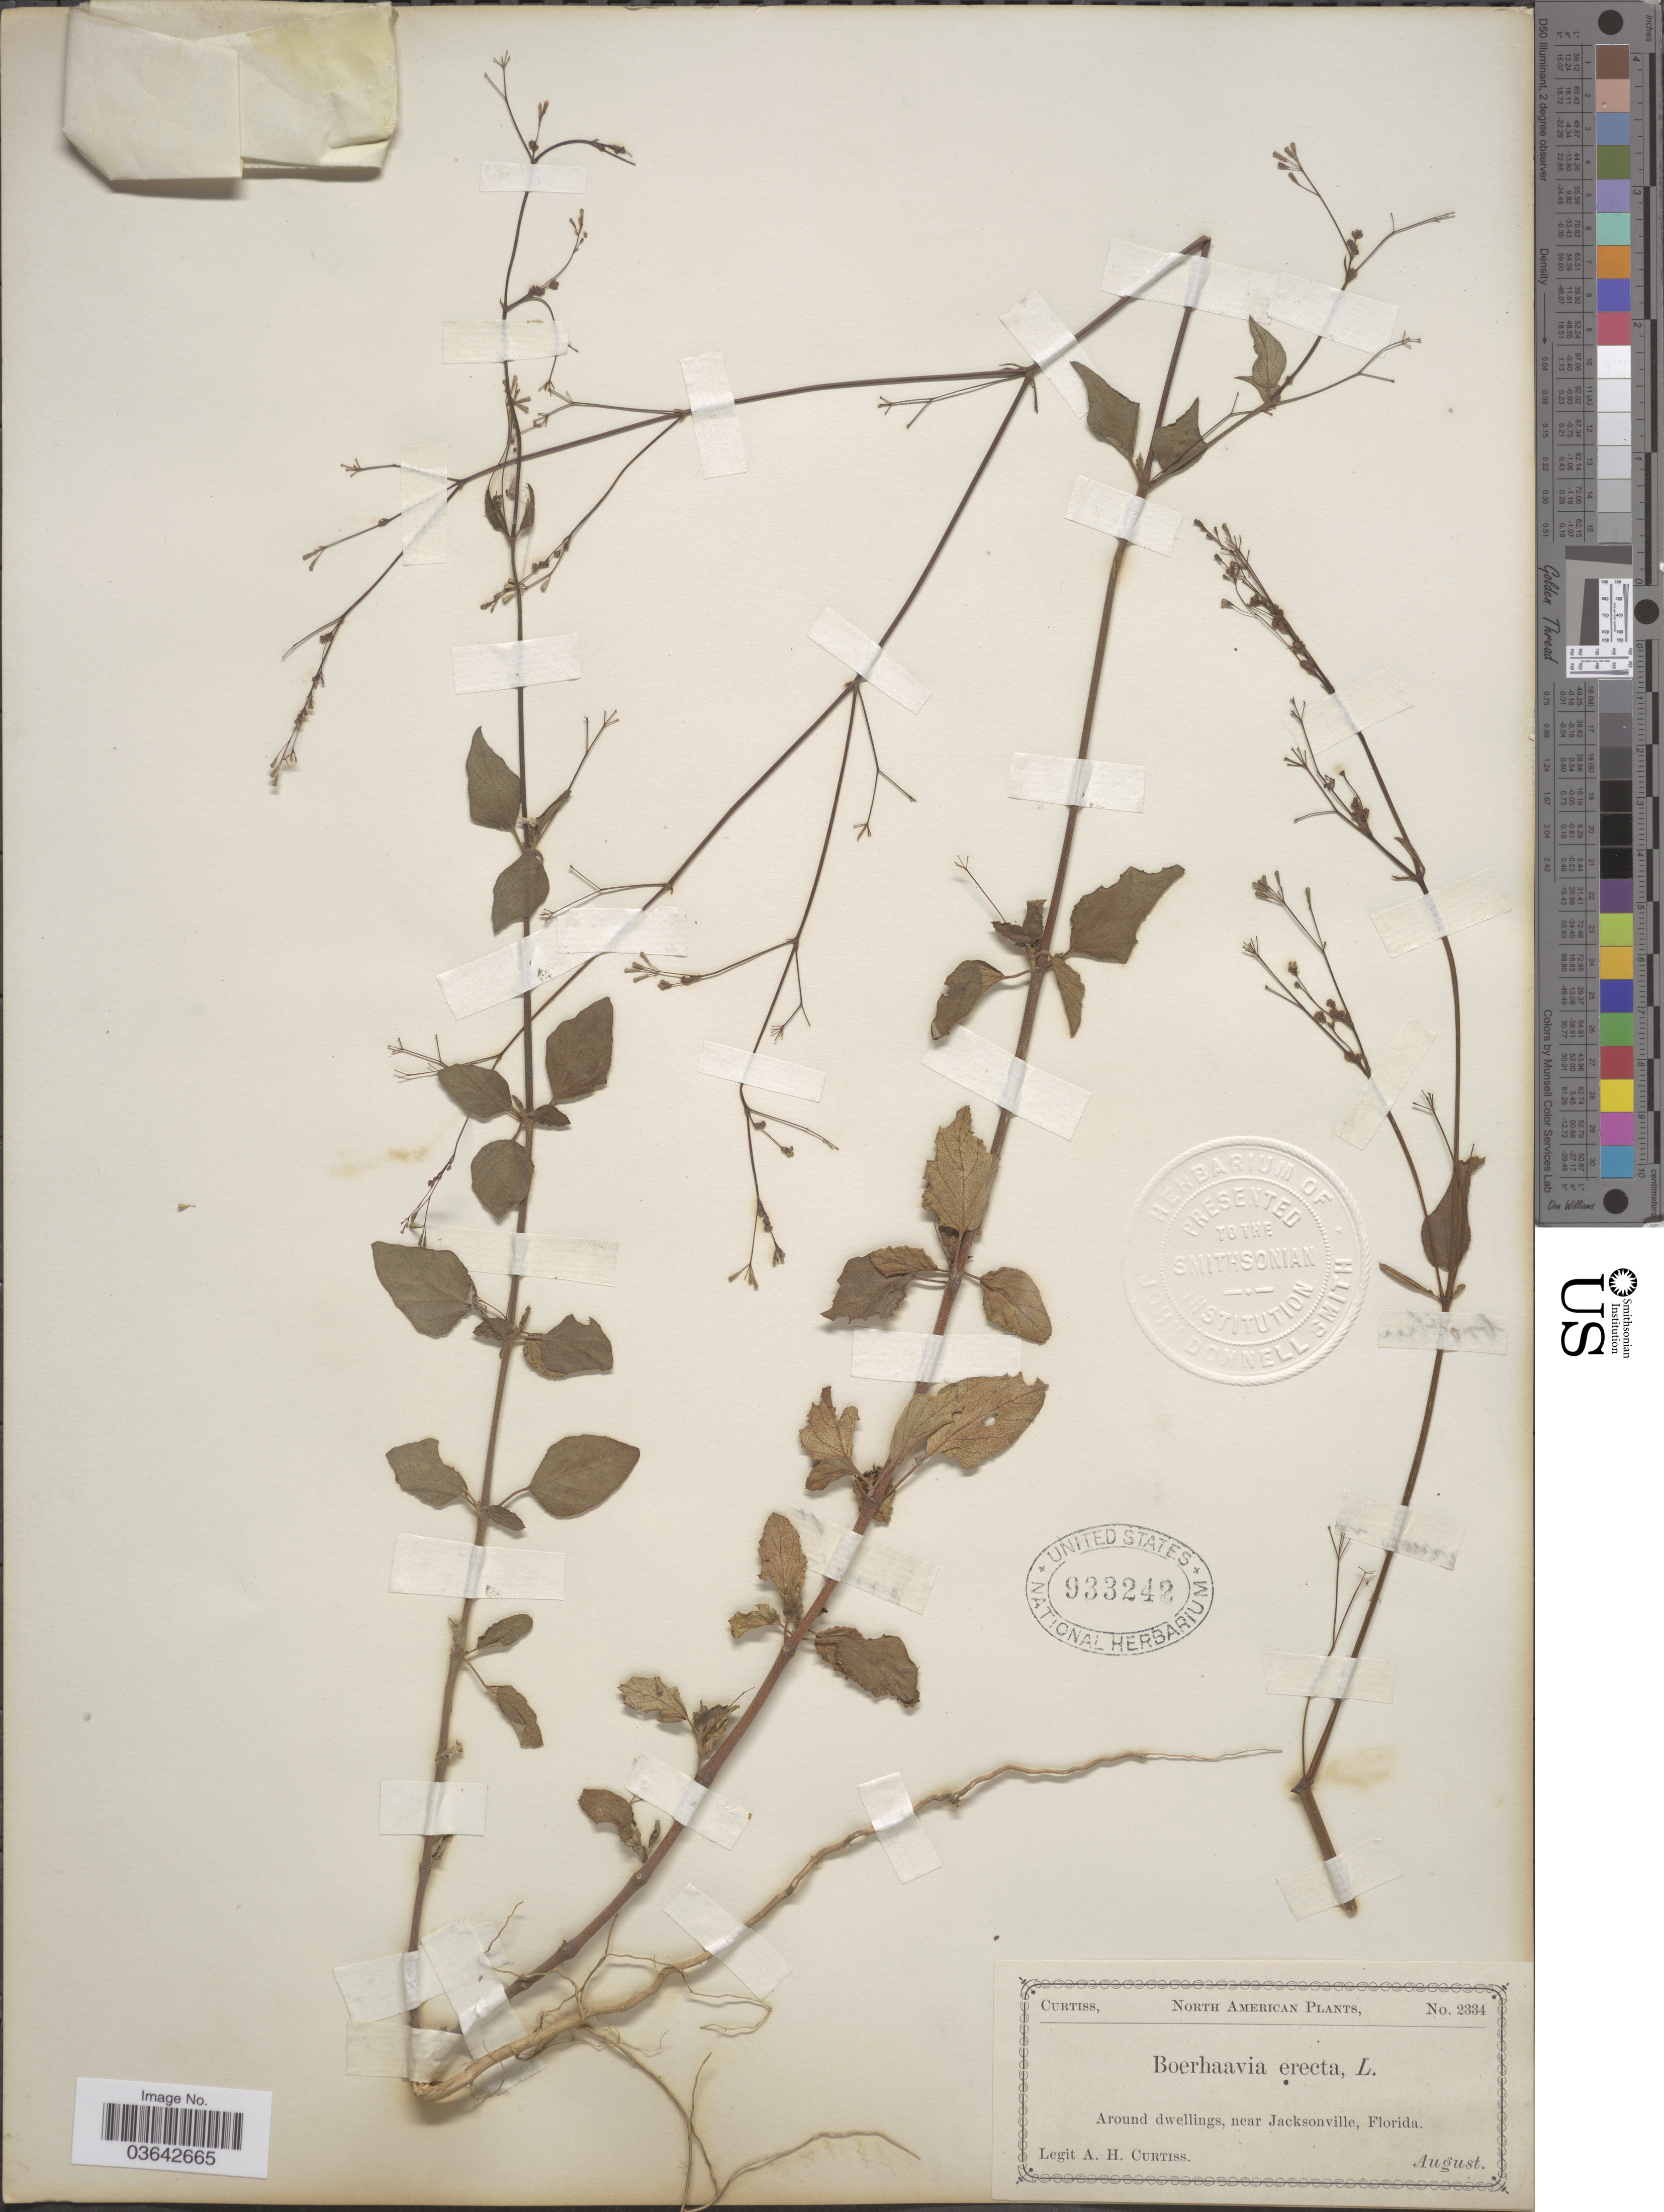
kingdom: Plantae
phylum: Tracheophyta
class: Magnoliopsida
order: Caryophyllales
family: Nyctaginaceae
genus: Boerhavia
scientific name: Boerhavia erecta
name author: L.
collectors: A. H. Curtiss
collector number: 2334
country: United States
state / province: Florida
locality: Around dwellings, near Jacksonville.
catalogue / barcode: US 933242